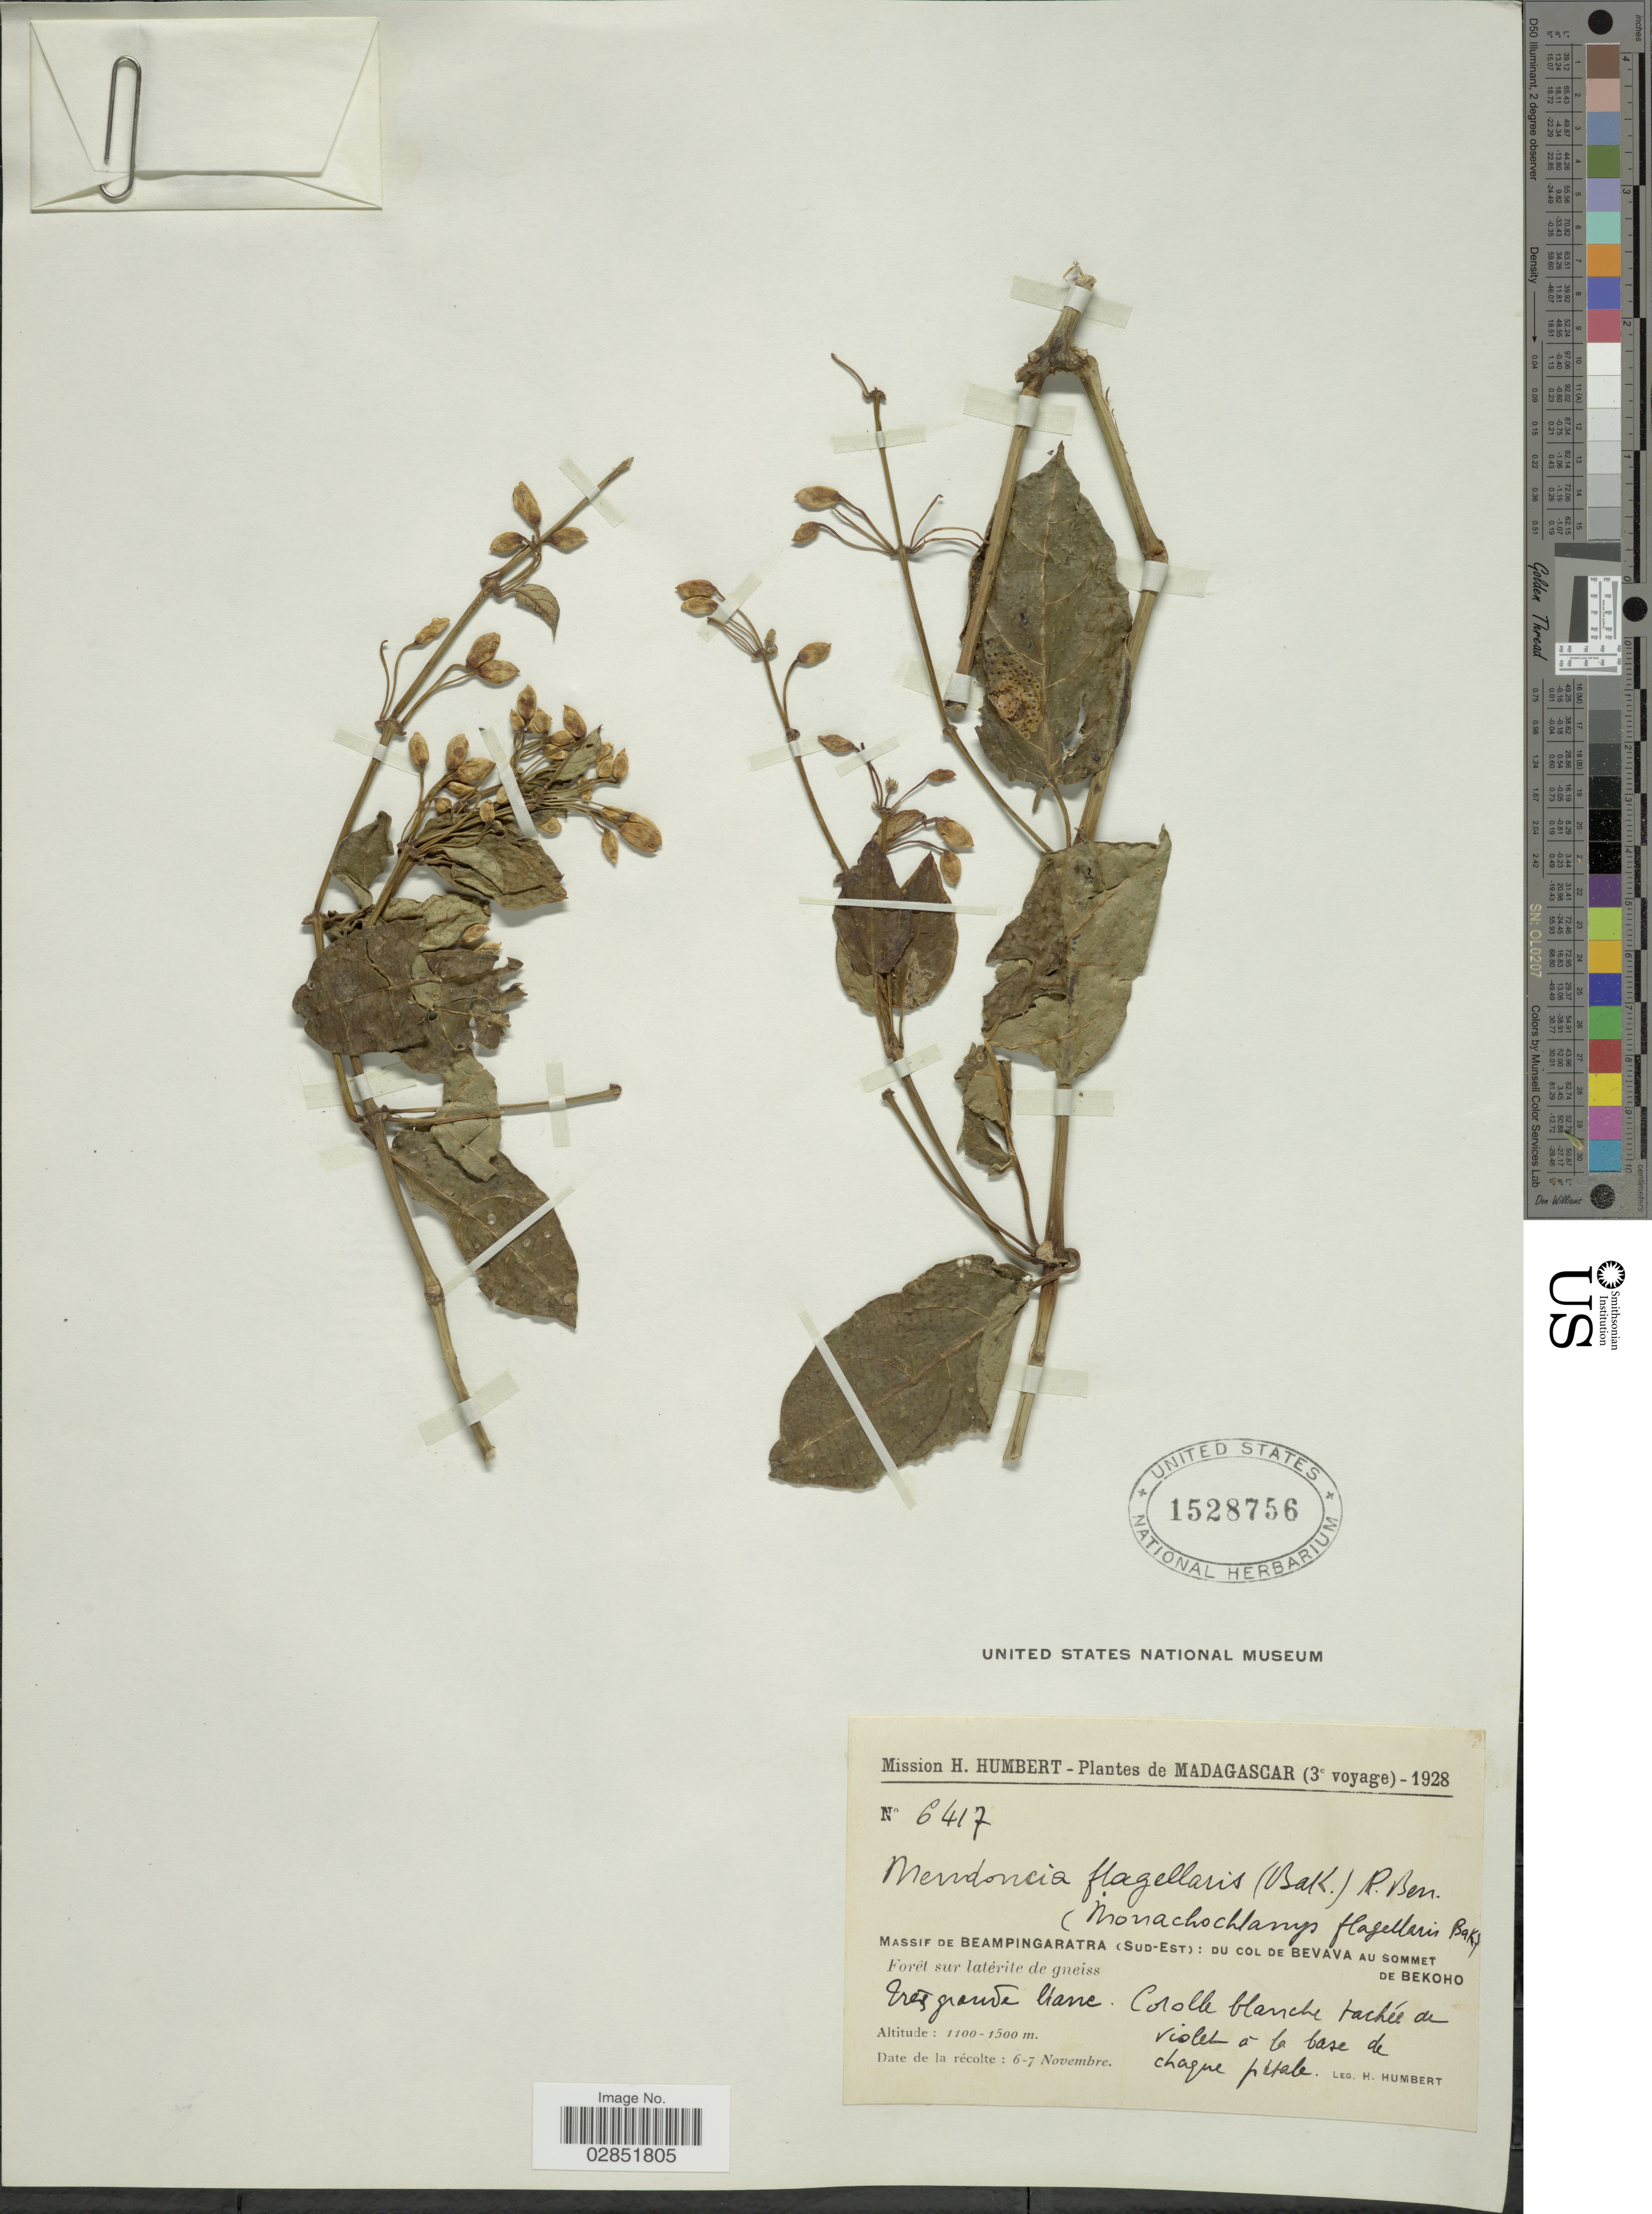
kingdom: Plantae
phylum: Tracheophyta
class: Magnoliopsida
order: Lamiales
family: Acanthaceae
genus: Monachochlamys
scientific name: Monachochlamys flagellaris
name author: Baker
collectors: H. Humbert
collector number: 6417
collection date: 1928-11-06/1928-11-07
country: Madagascar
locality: Massif de Beampingaratra (Sud-Est): du col de Bevava au sommet de Bekoho.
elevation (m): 1100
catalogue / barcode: US 1528756